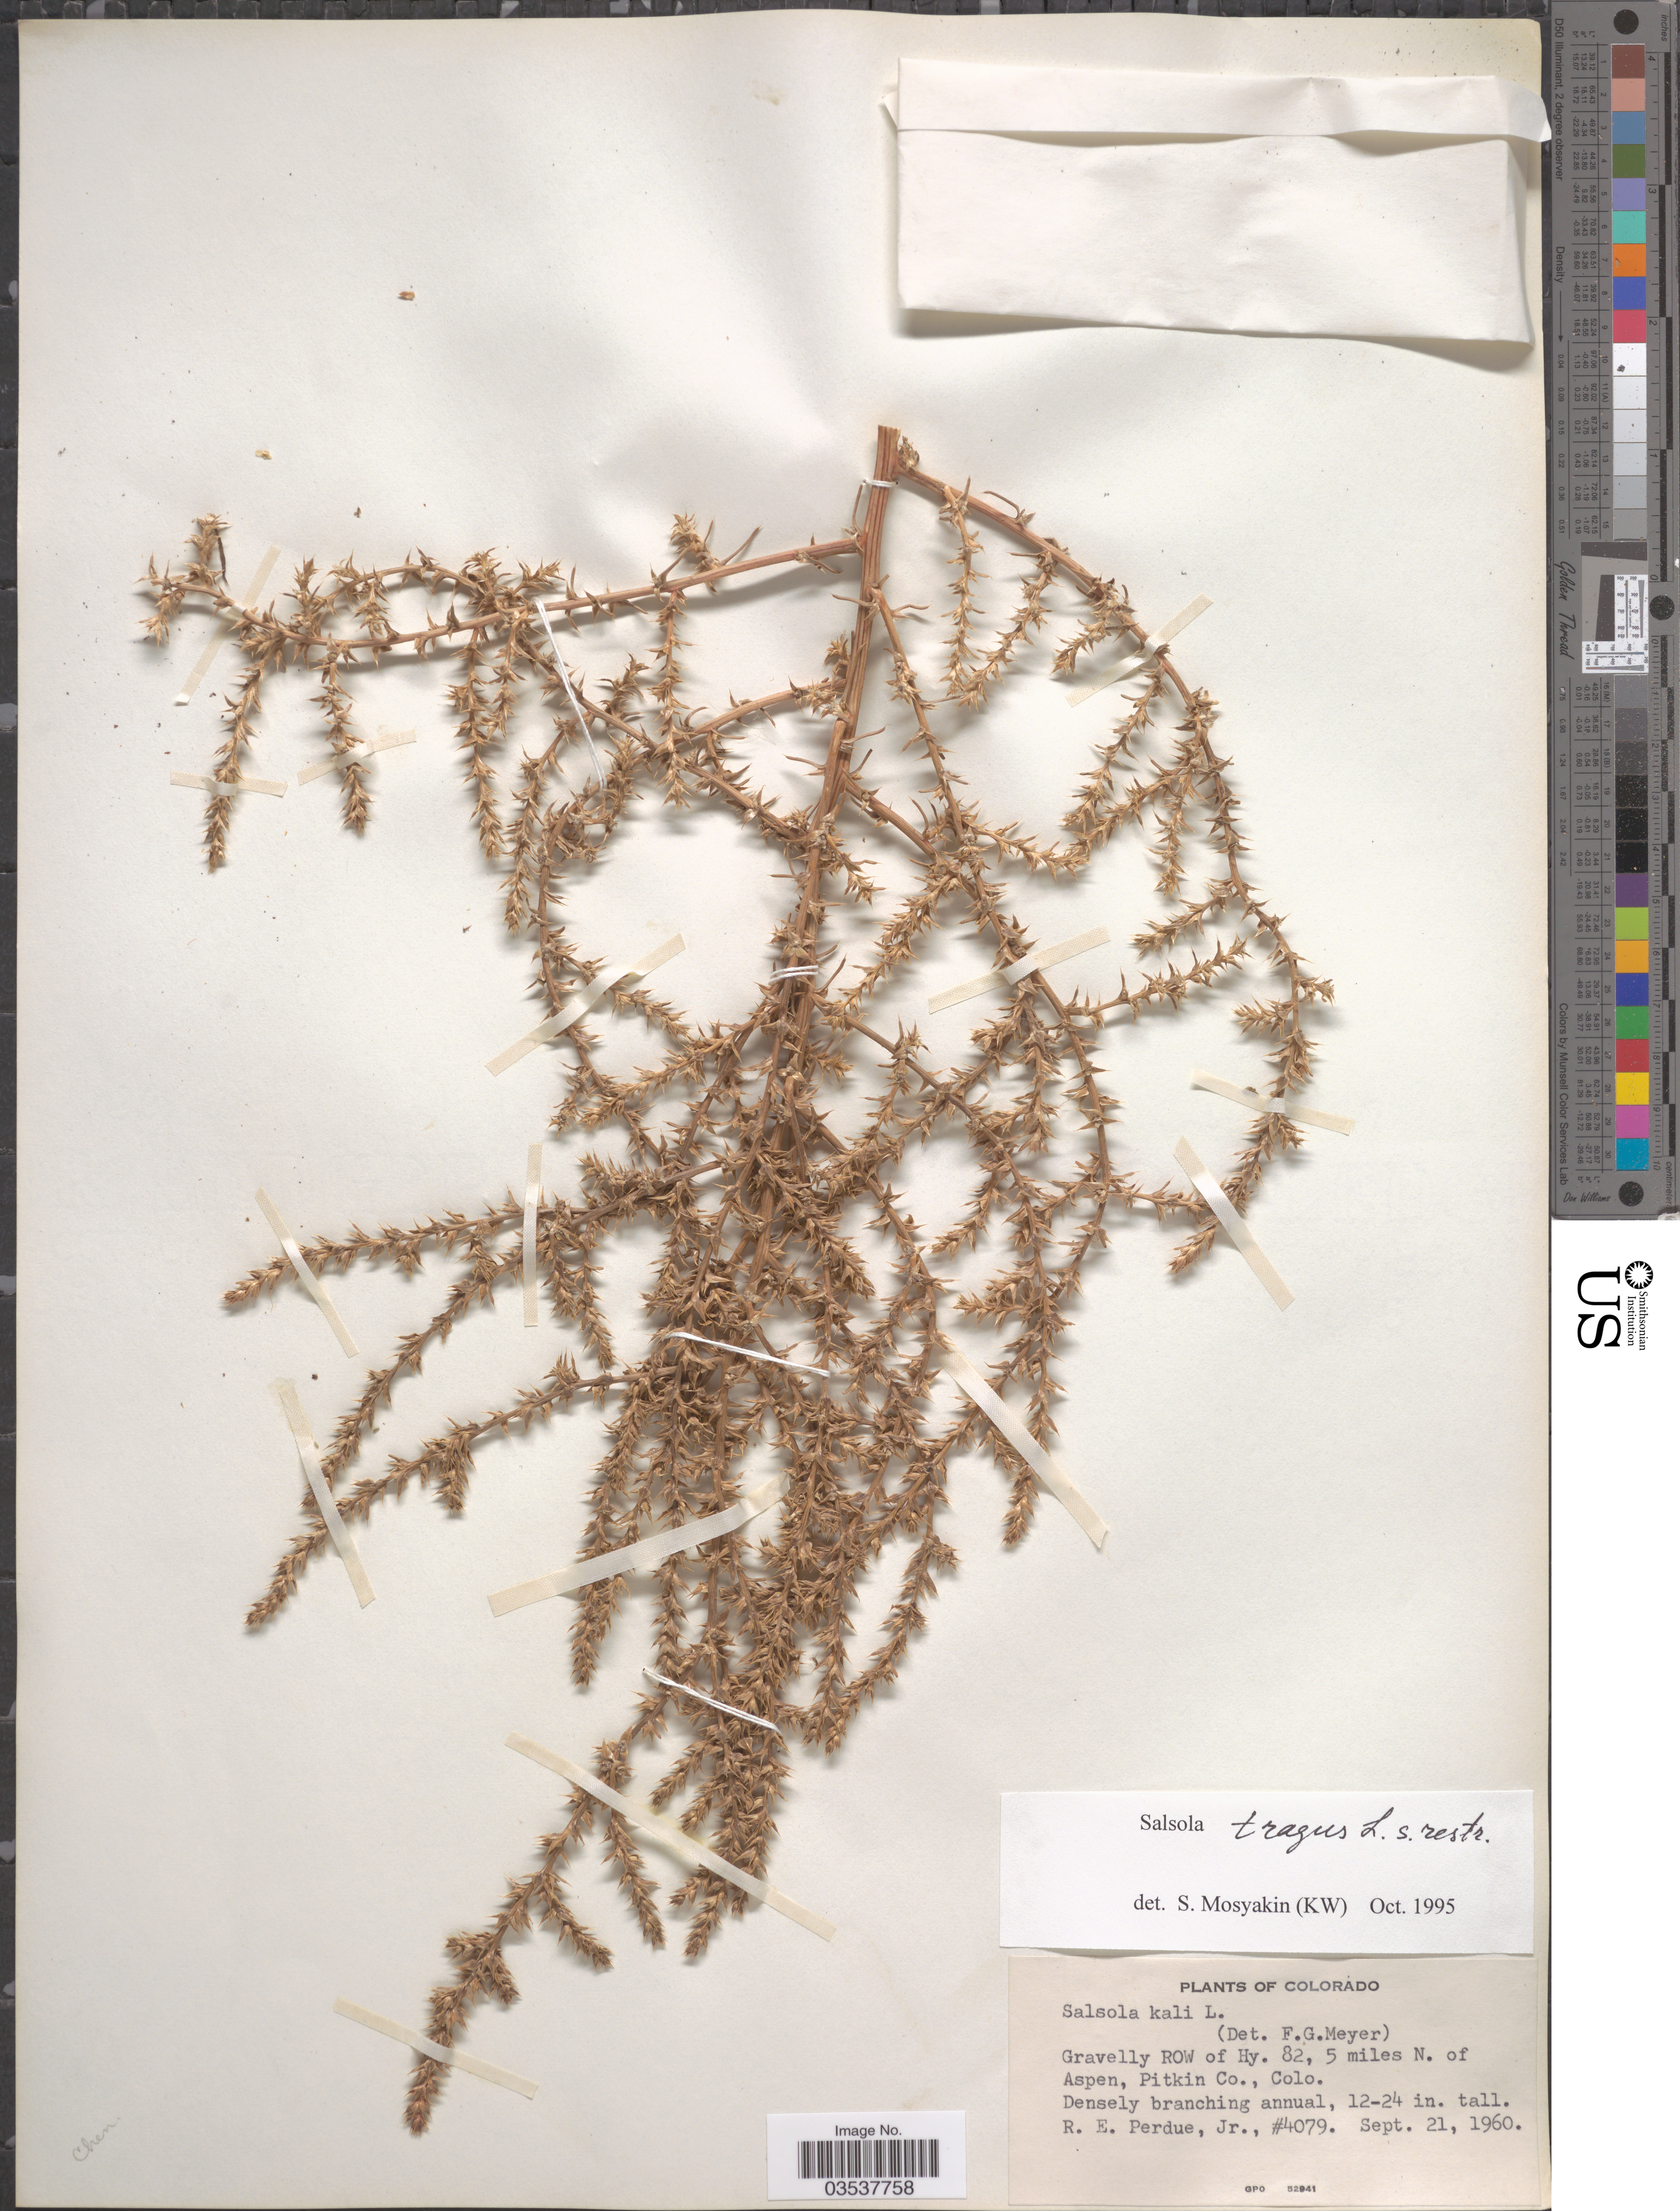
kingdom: Plantae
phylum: Tracheophyta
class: Magnoliopsida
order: Caryophyllales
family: Amaranthaceae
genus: Salsola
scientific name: Salsola kali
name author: L.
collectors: R. E. Perdue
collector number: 4079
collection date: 1960-09-21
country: United States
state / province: Colorado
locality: Gravelly ROW of Hy. 82, 5 miles N. of Aspen, Pitkin Co.